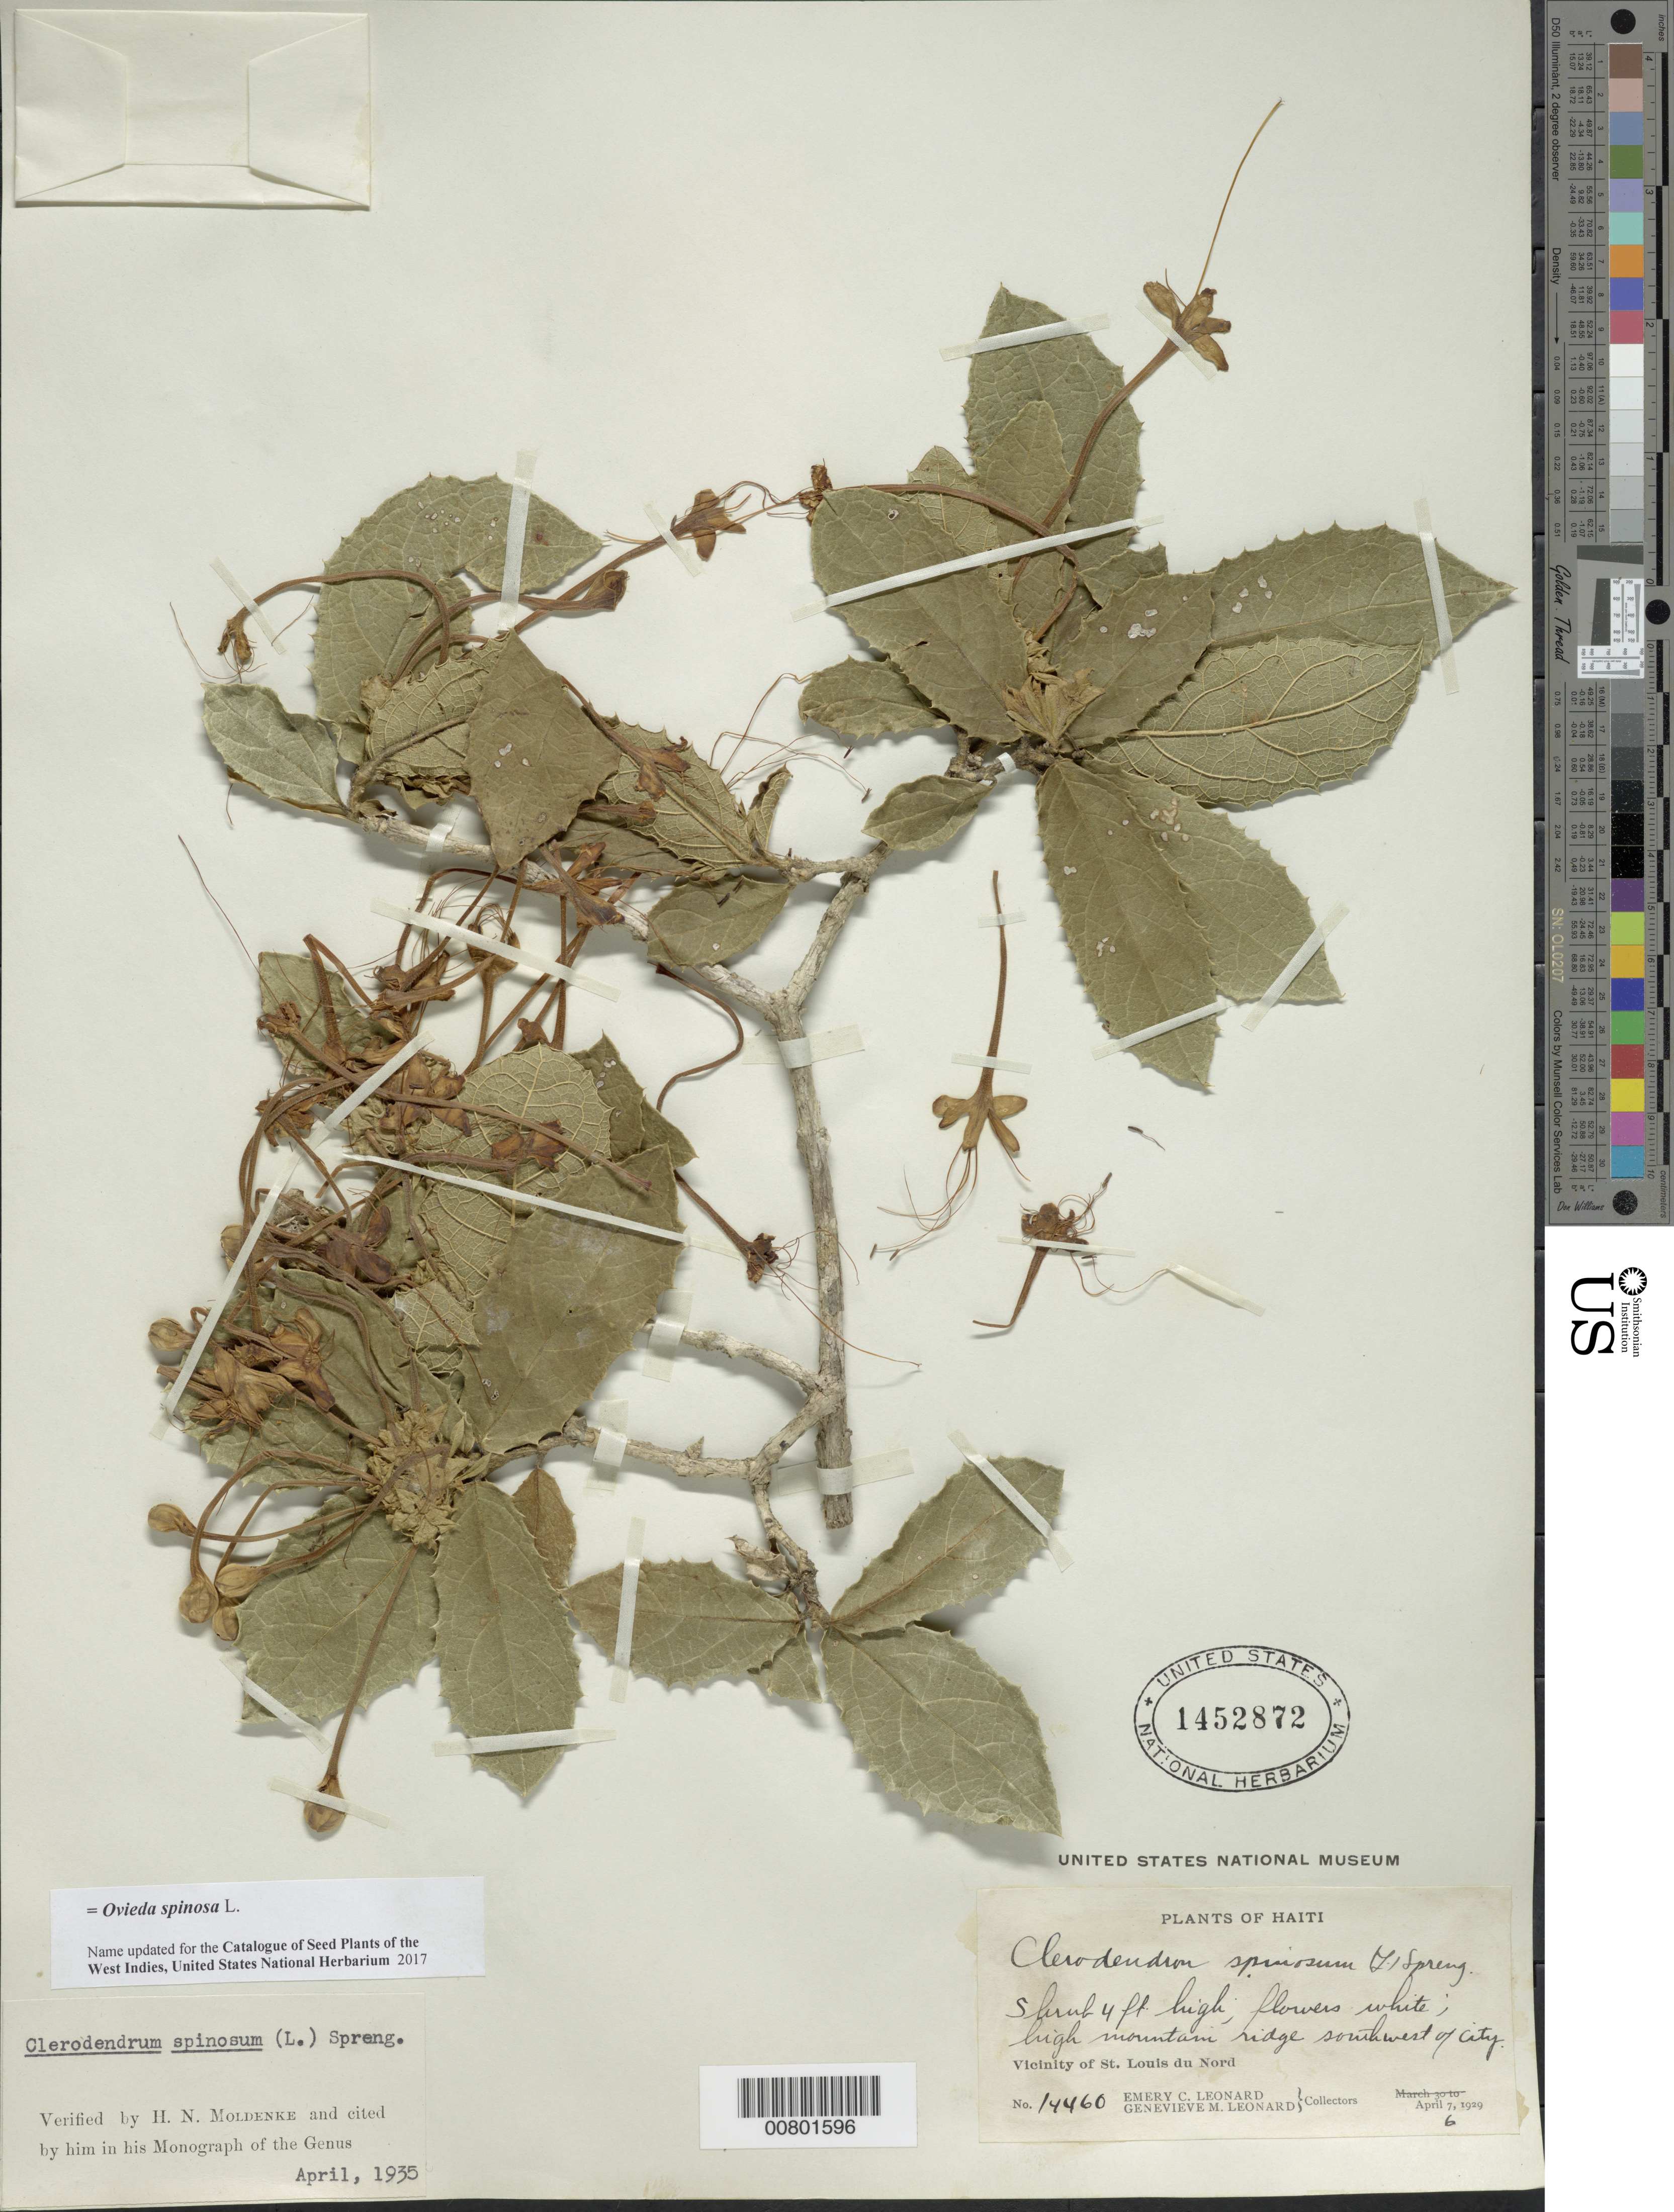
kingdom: Plantae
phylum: Tracheophyta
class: Magnoliopsida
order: Lamiales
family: Lamiaceae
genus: Ovieda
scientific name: Ovieda spinosa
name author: Sw.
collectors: E. C. Leonard & G. M. Leonard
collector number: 14460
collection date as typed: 06 Apr 1929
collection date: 1929-04-06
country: Haiti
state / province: Nord-Ouest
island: Hispaniola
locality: Vicinity of St. Louis du Nord, high mountain ridge SW of city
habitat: High mountain ridge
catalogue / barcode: US 1452872